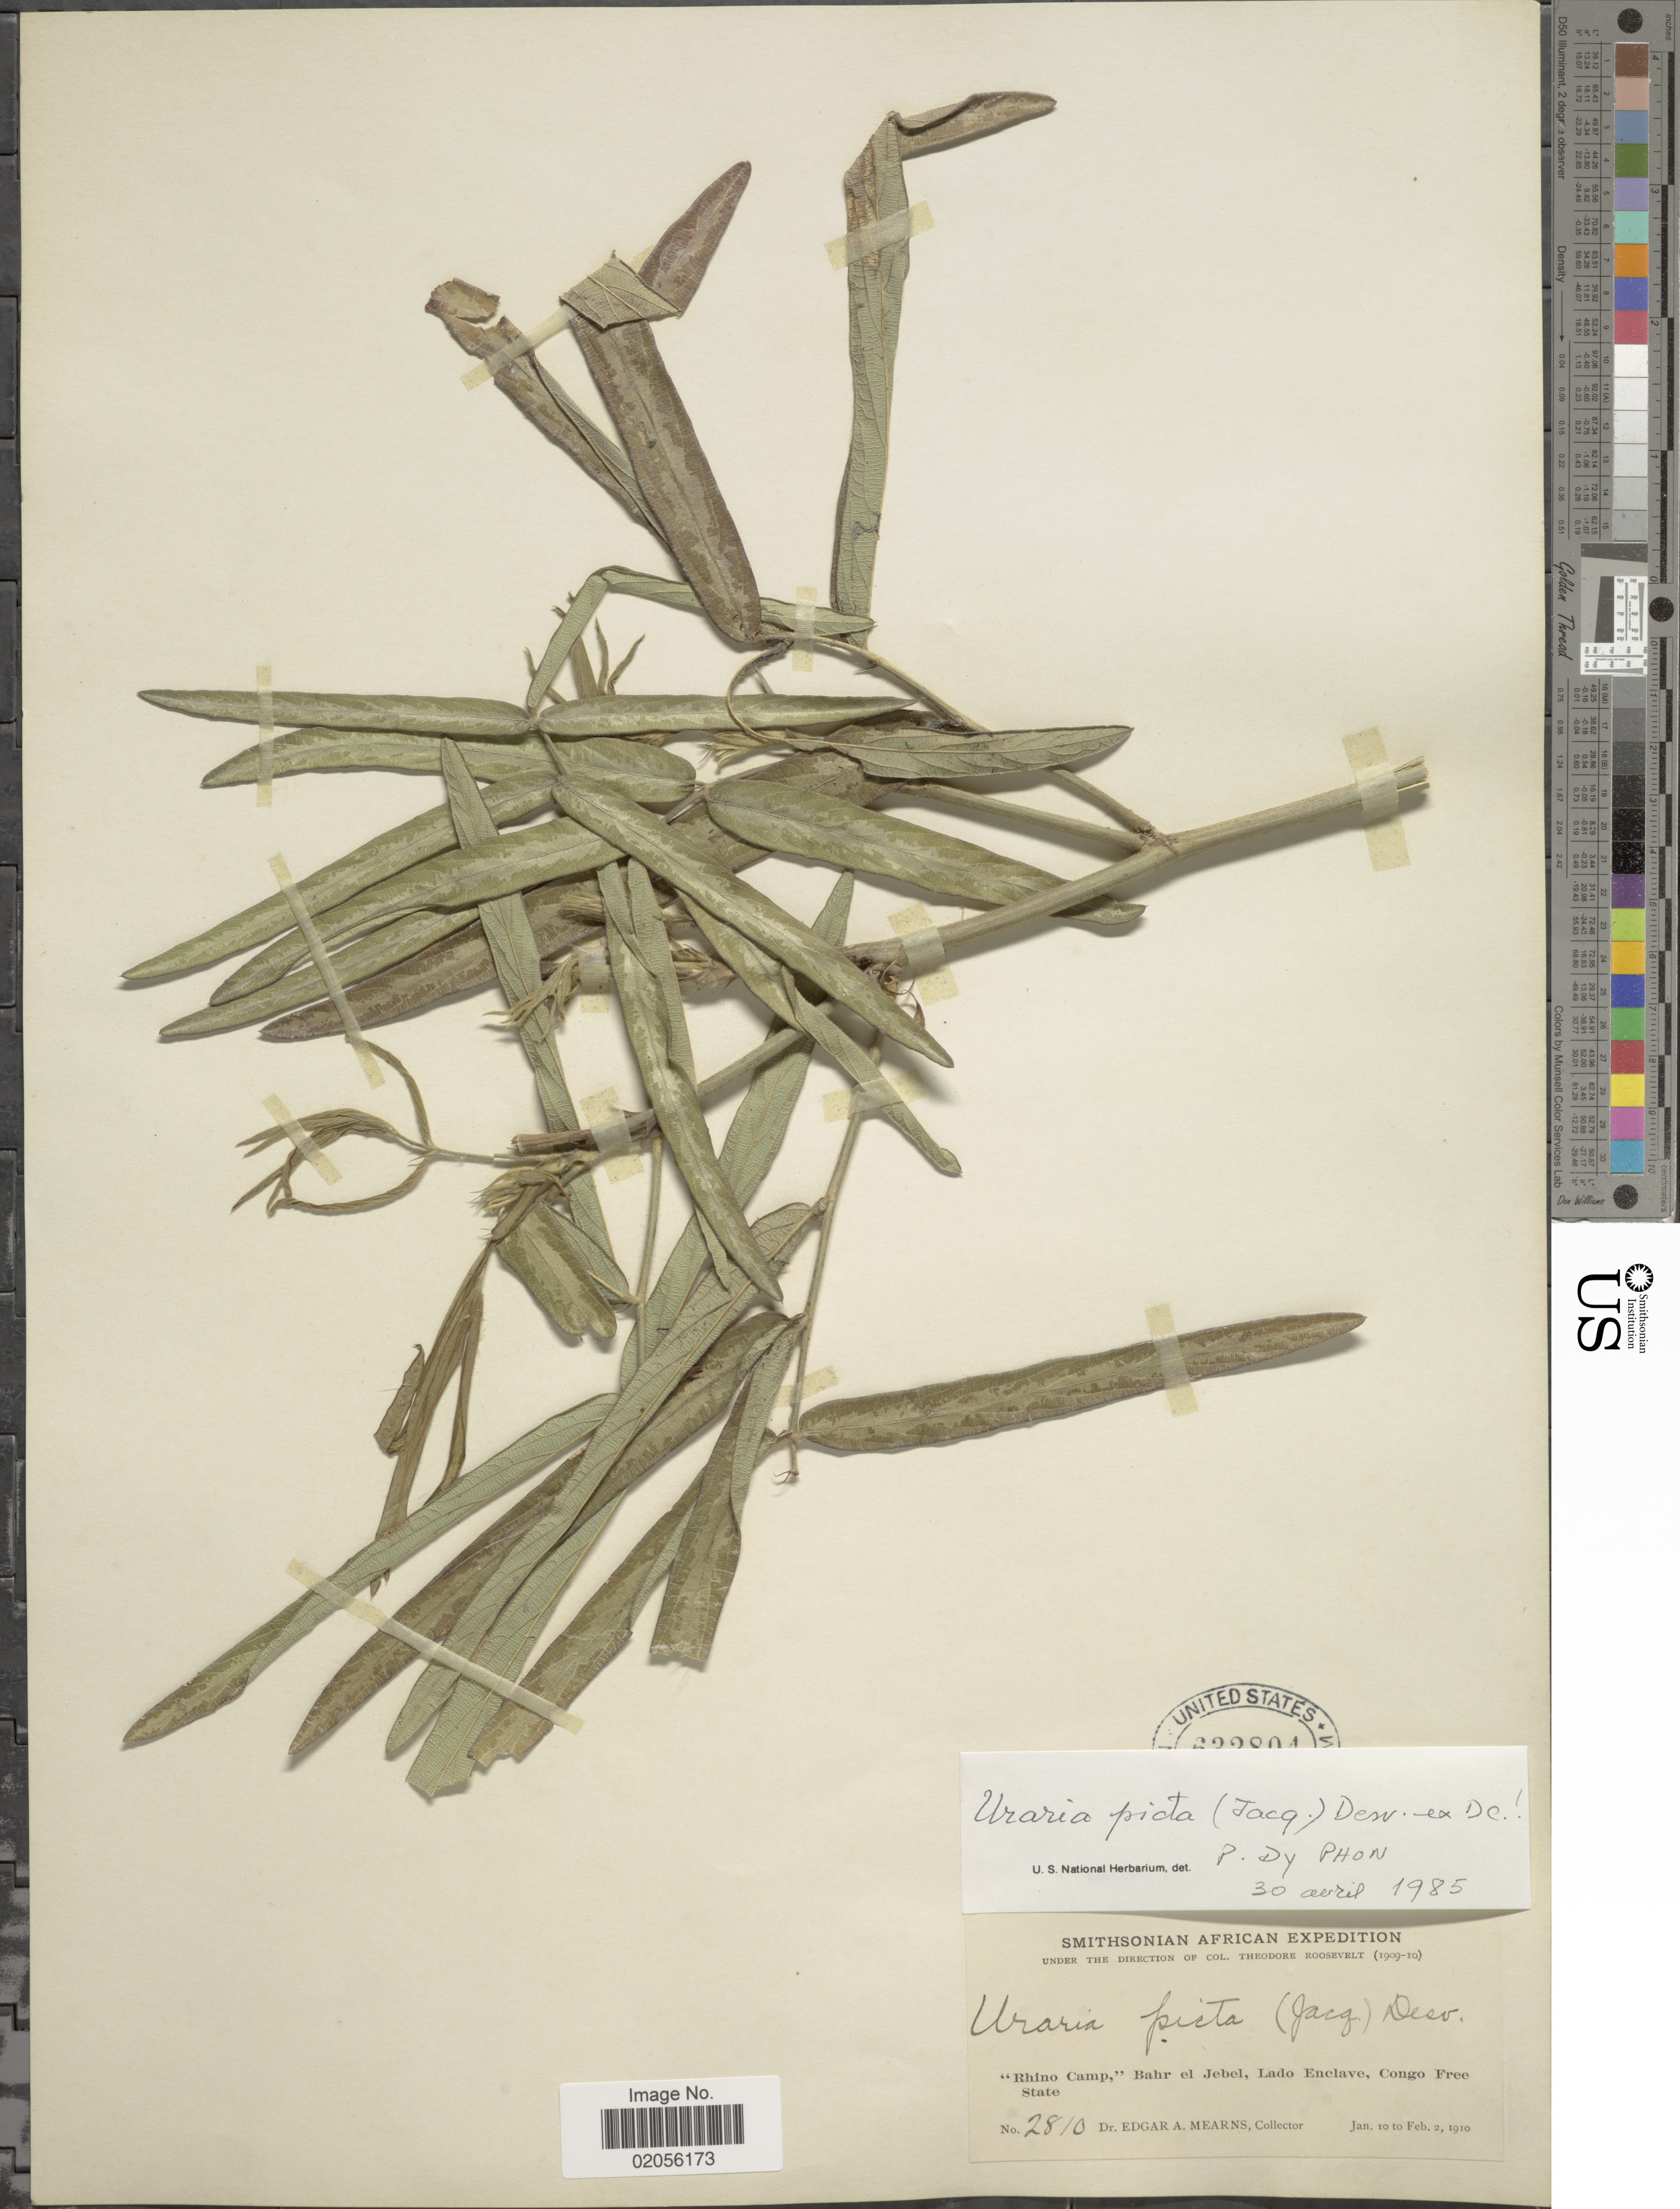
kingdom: Plantae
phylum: Tracheophyta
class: Magnoliopsida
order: Fabales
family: Fabaceae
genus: Uraria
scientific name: Uraria picta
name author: (Jacq.) DC.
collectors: E. A. Mearns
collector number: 2810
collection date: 1910-01-10/1910-02-02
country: South Sudan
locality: Rhino Camp,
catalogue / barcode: US 633804